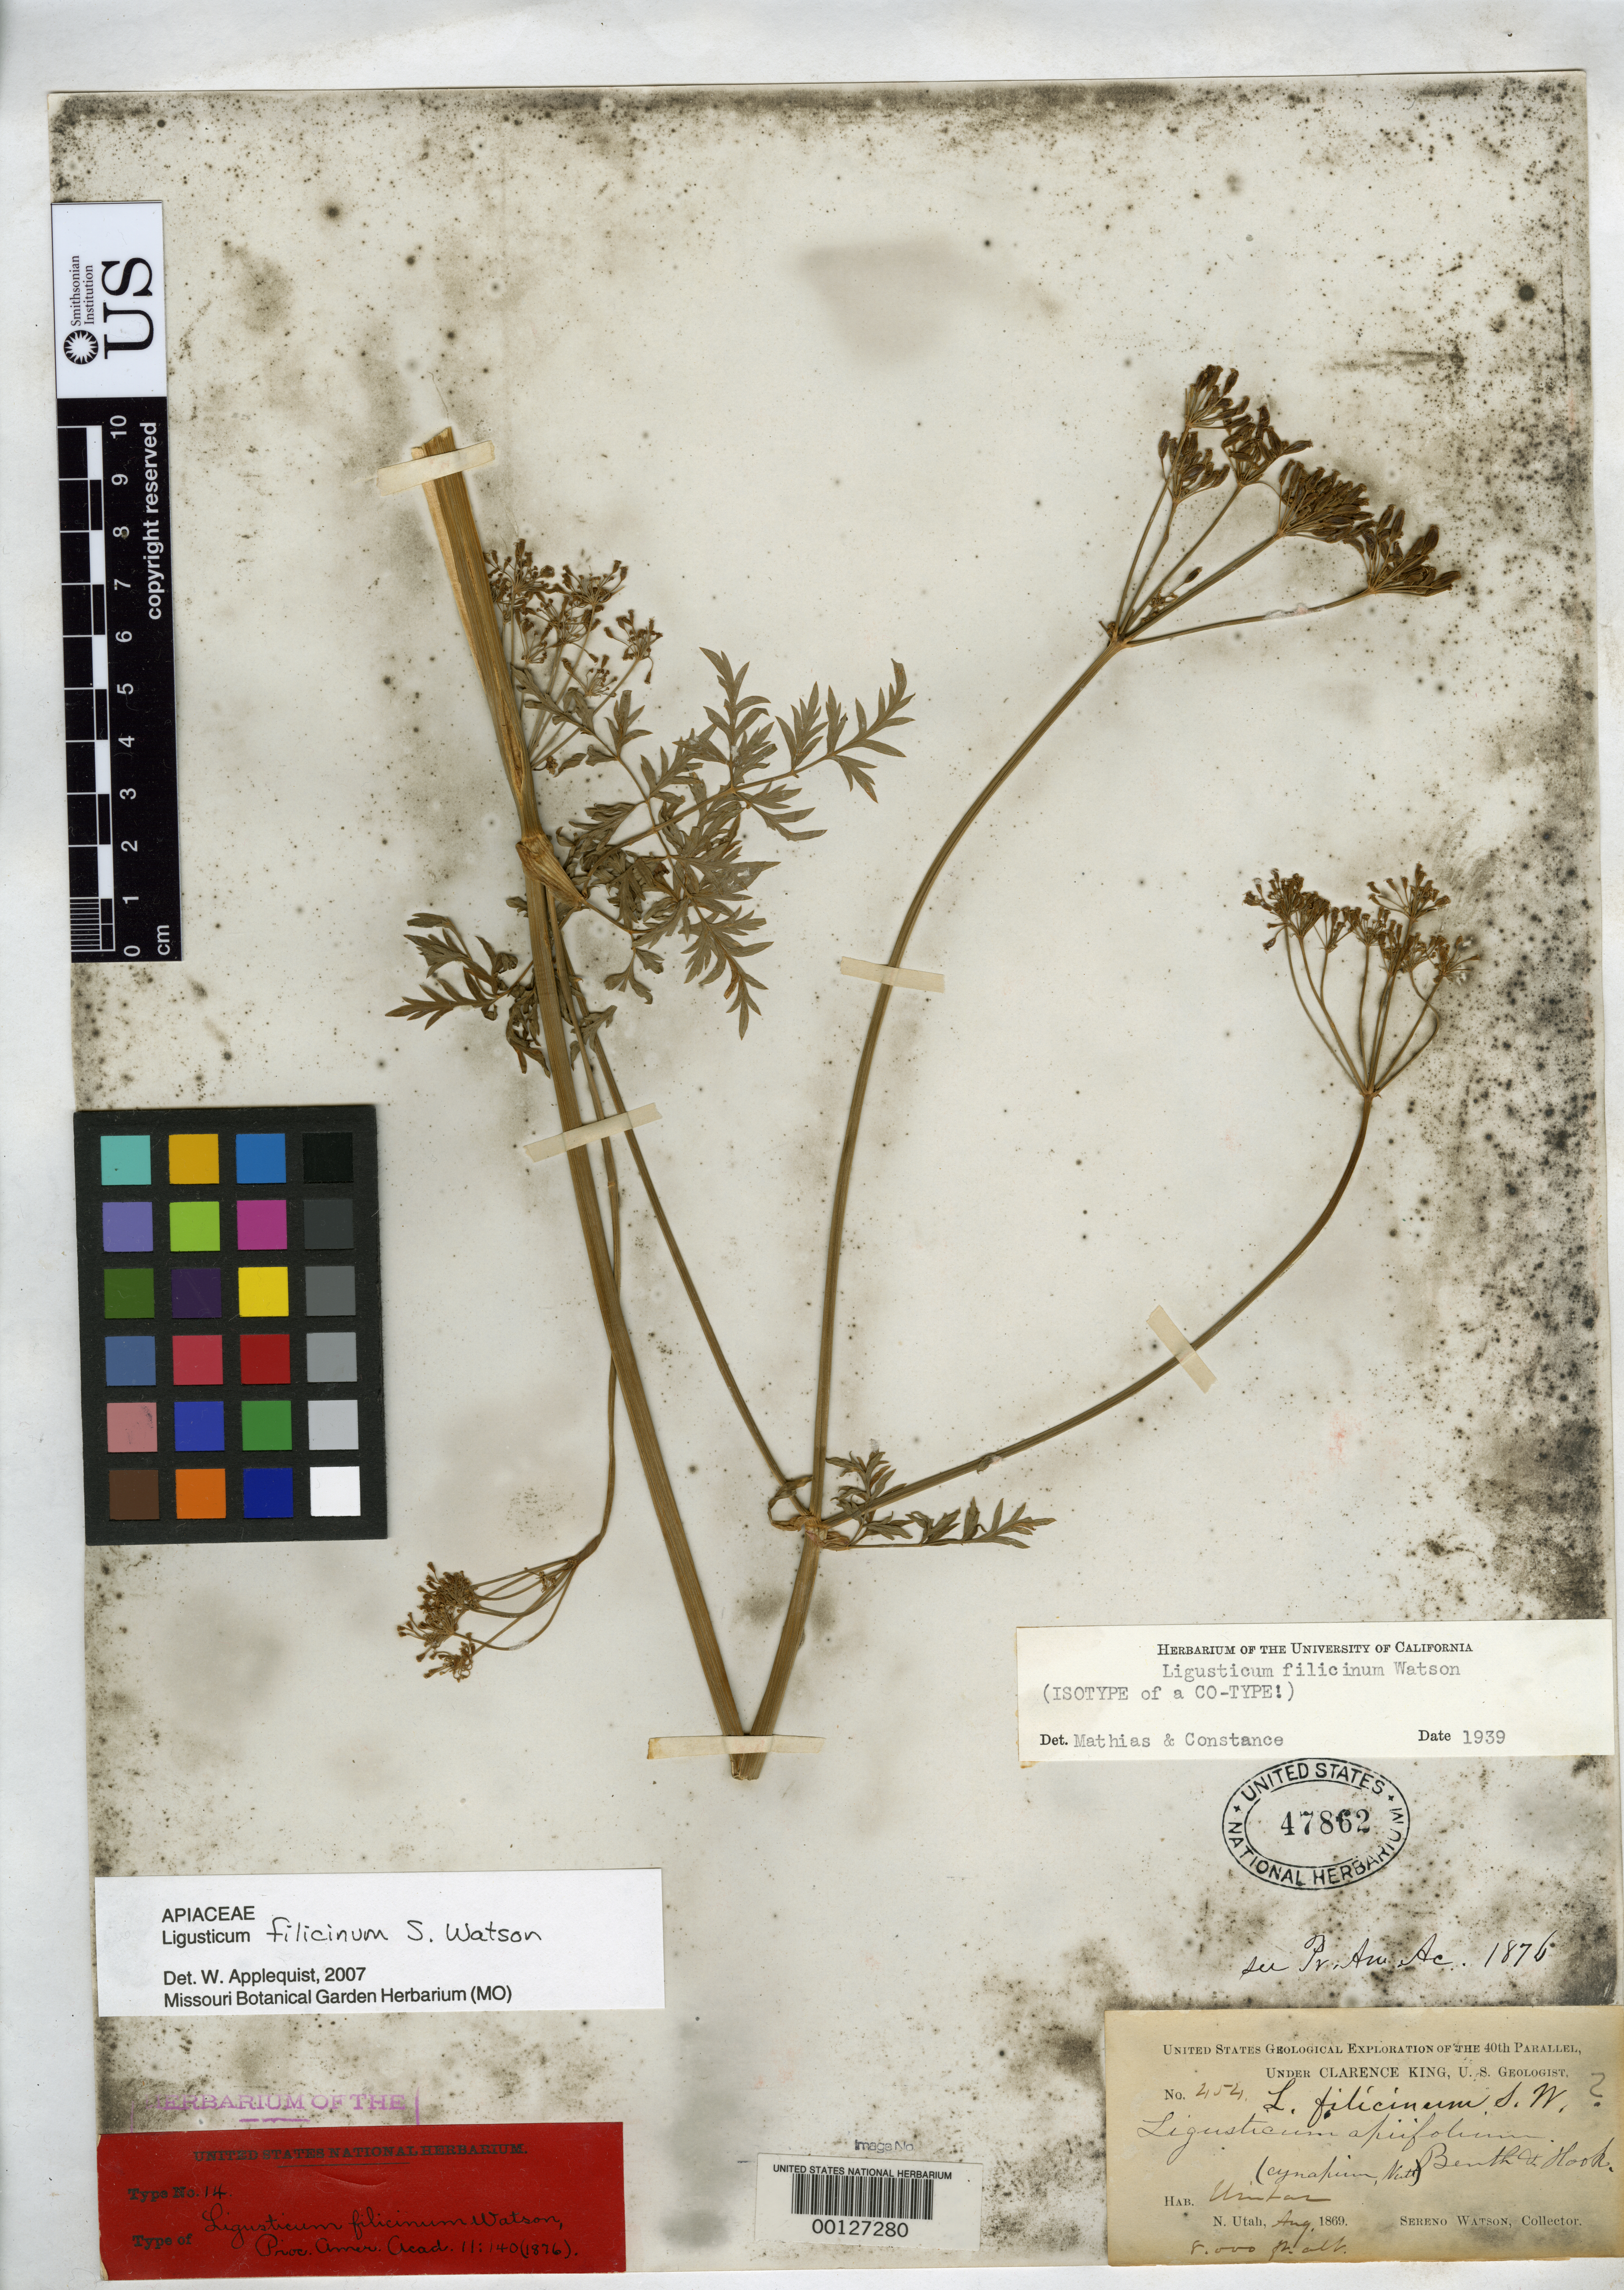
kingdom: Plantae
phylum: Tracheophyta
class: Magnoliopsida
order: Apiales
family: Apiaceae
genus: Ligusticum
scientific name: Ligusticum filicinum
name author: S. Watson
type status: Isosyntype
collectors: S. Watson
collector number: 454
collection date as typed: Aug 1869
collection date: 1869-08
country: United States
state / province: Utah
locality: Wahsatch and Uintah Mts.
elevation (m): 2438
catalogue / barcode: US 47862